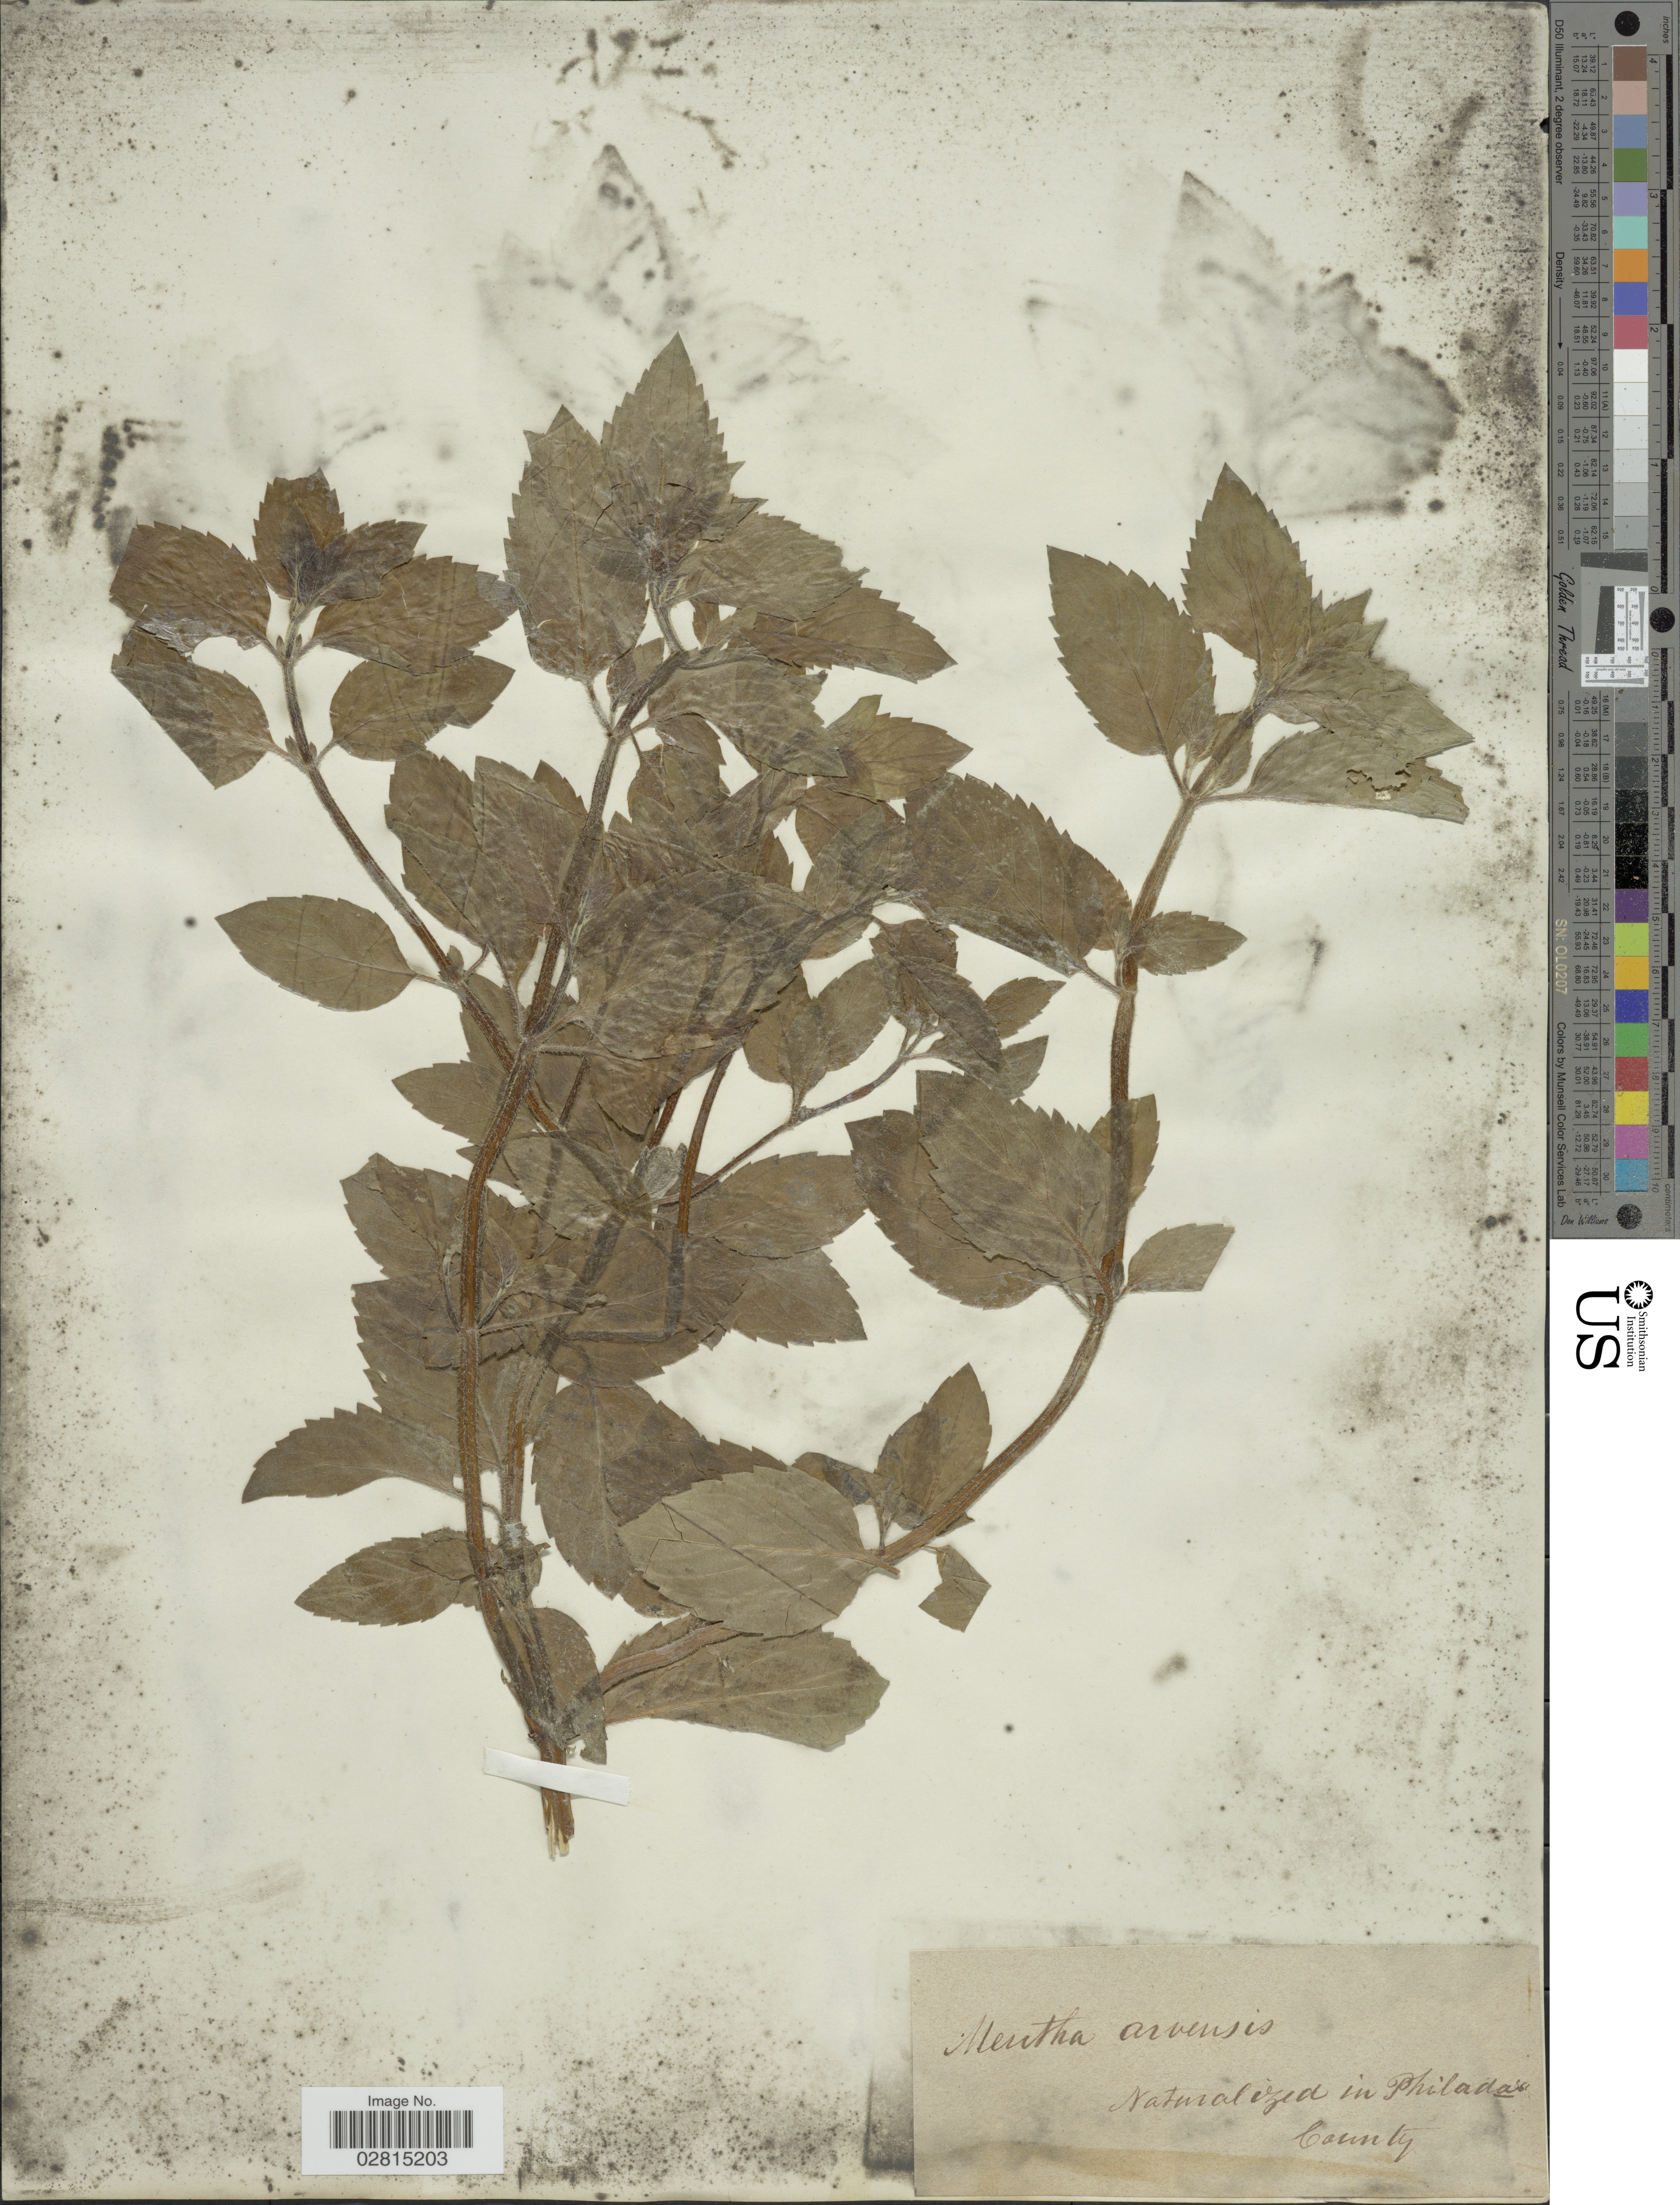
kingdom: Plantae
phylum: Tracheophyta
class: Magnoliopsida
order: Lamiales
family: Lamiaceae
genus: Mentha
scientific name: Mentha canadensis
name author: L.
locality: Philadas [interpreted] County [unsure placement]